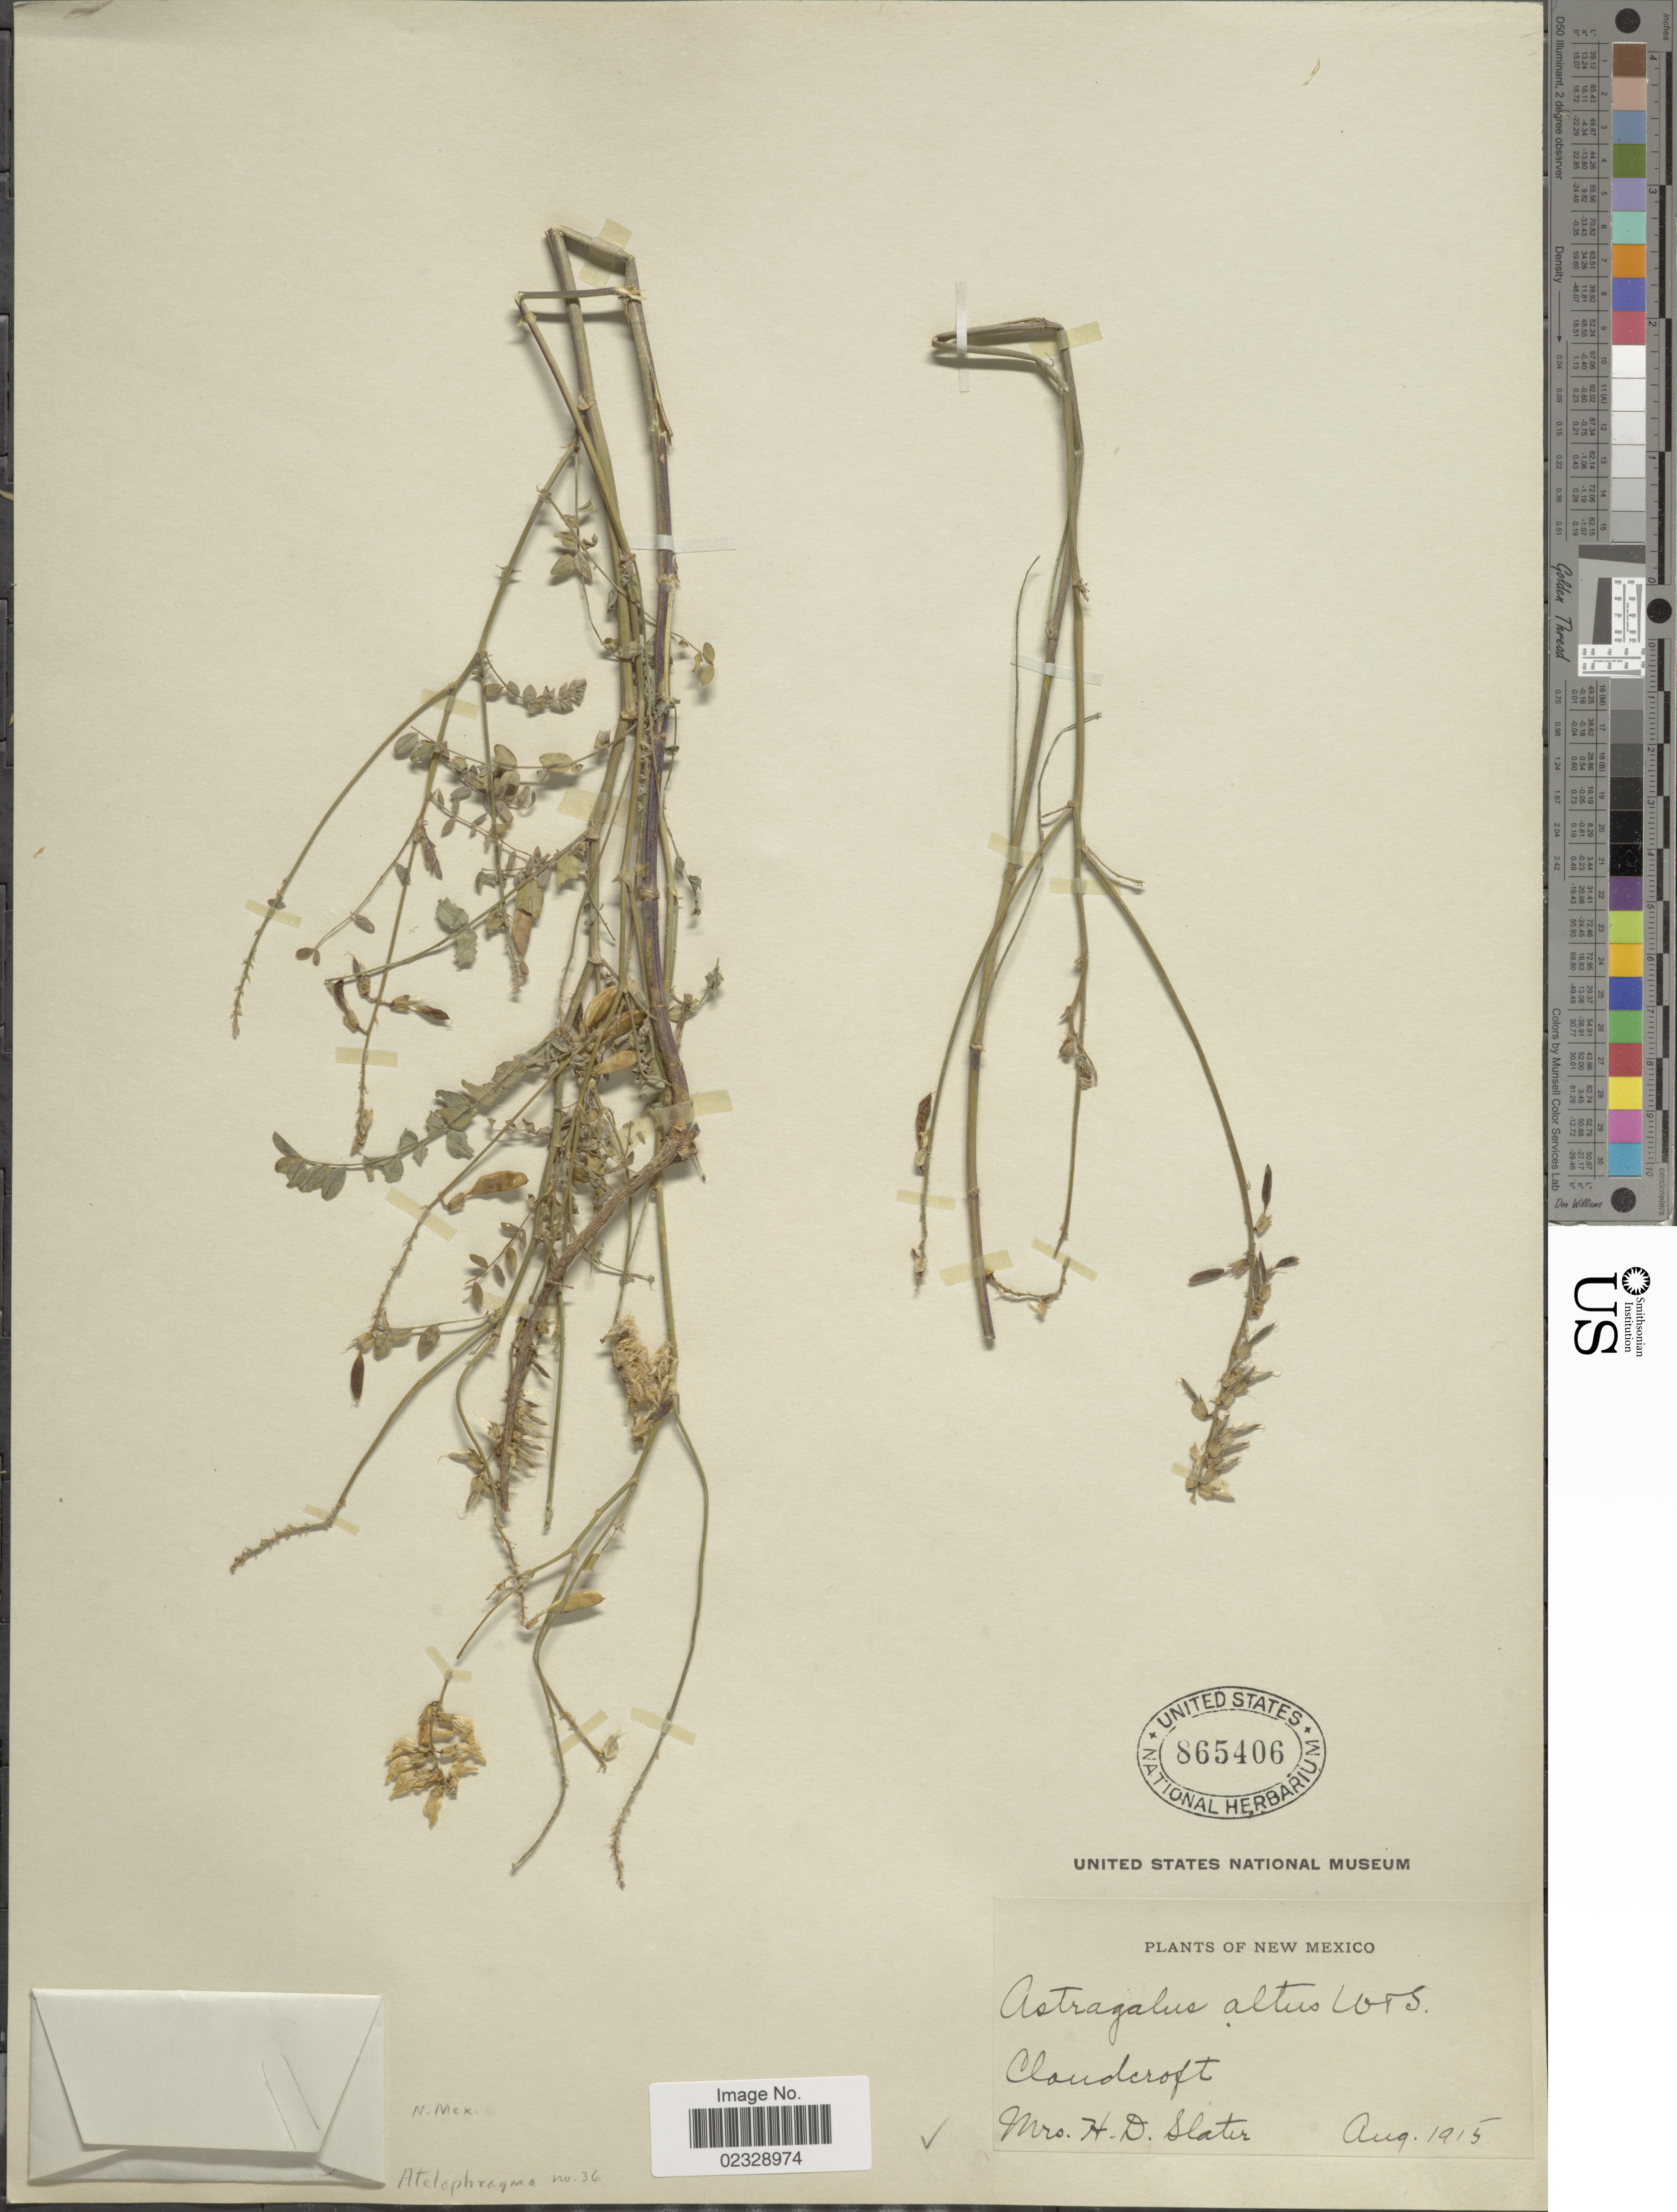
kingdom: Plantae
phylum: Tracheophyta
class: Magnoliopsida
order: Fabales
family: Fabaceae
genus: Astragalus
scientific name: Astragalus altus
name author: Wooton & Standl.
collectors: H. Slater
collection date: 1918-08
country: United States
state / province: New Mexico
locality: Cloudcroft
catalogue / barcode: US 865406